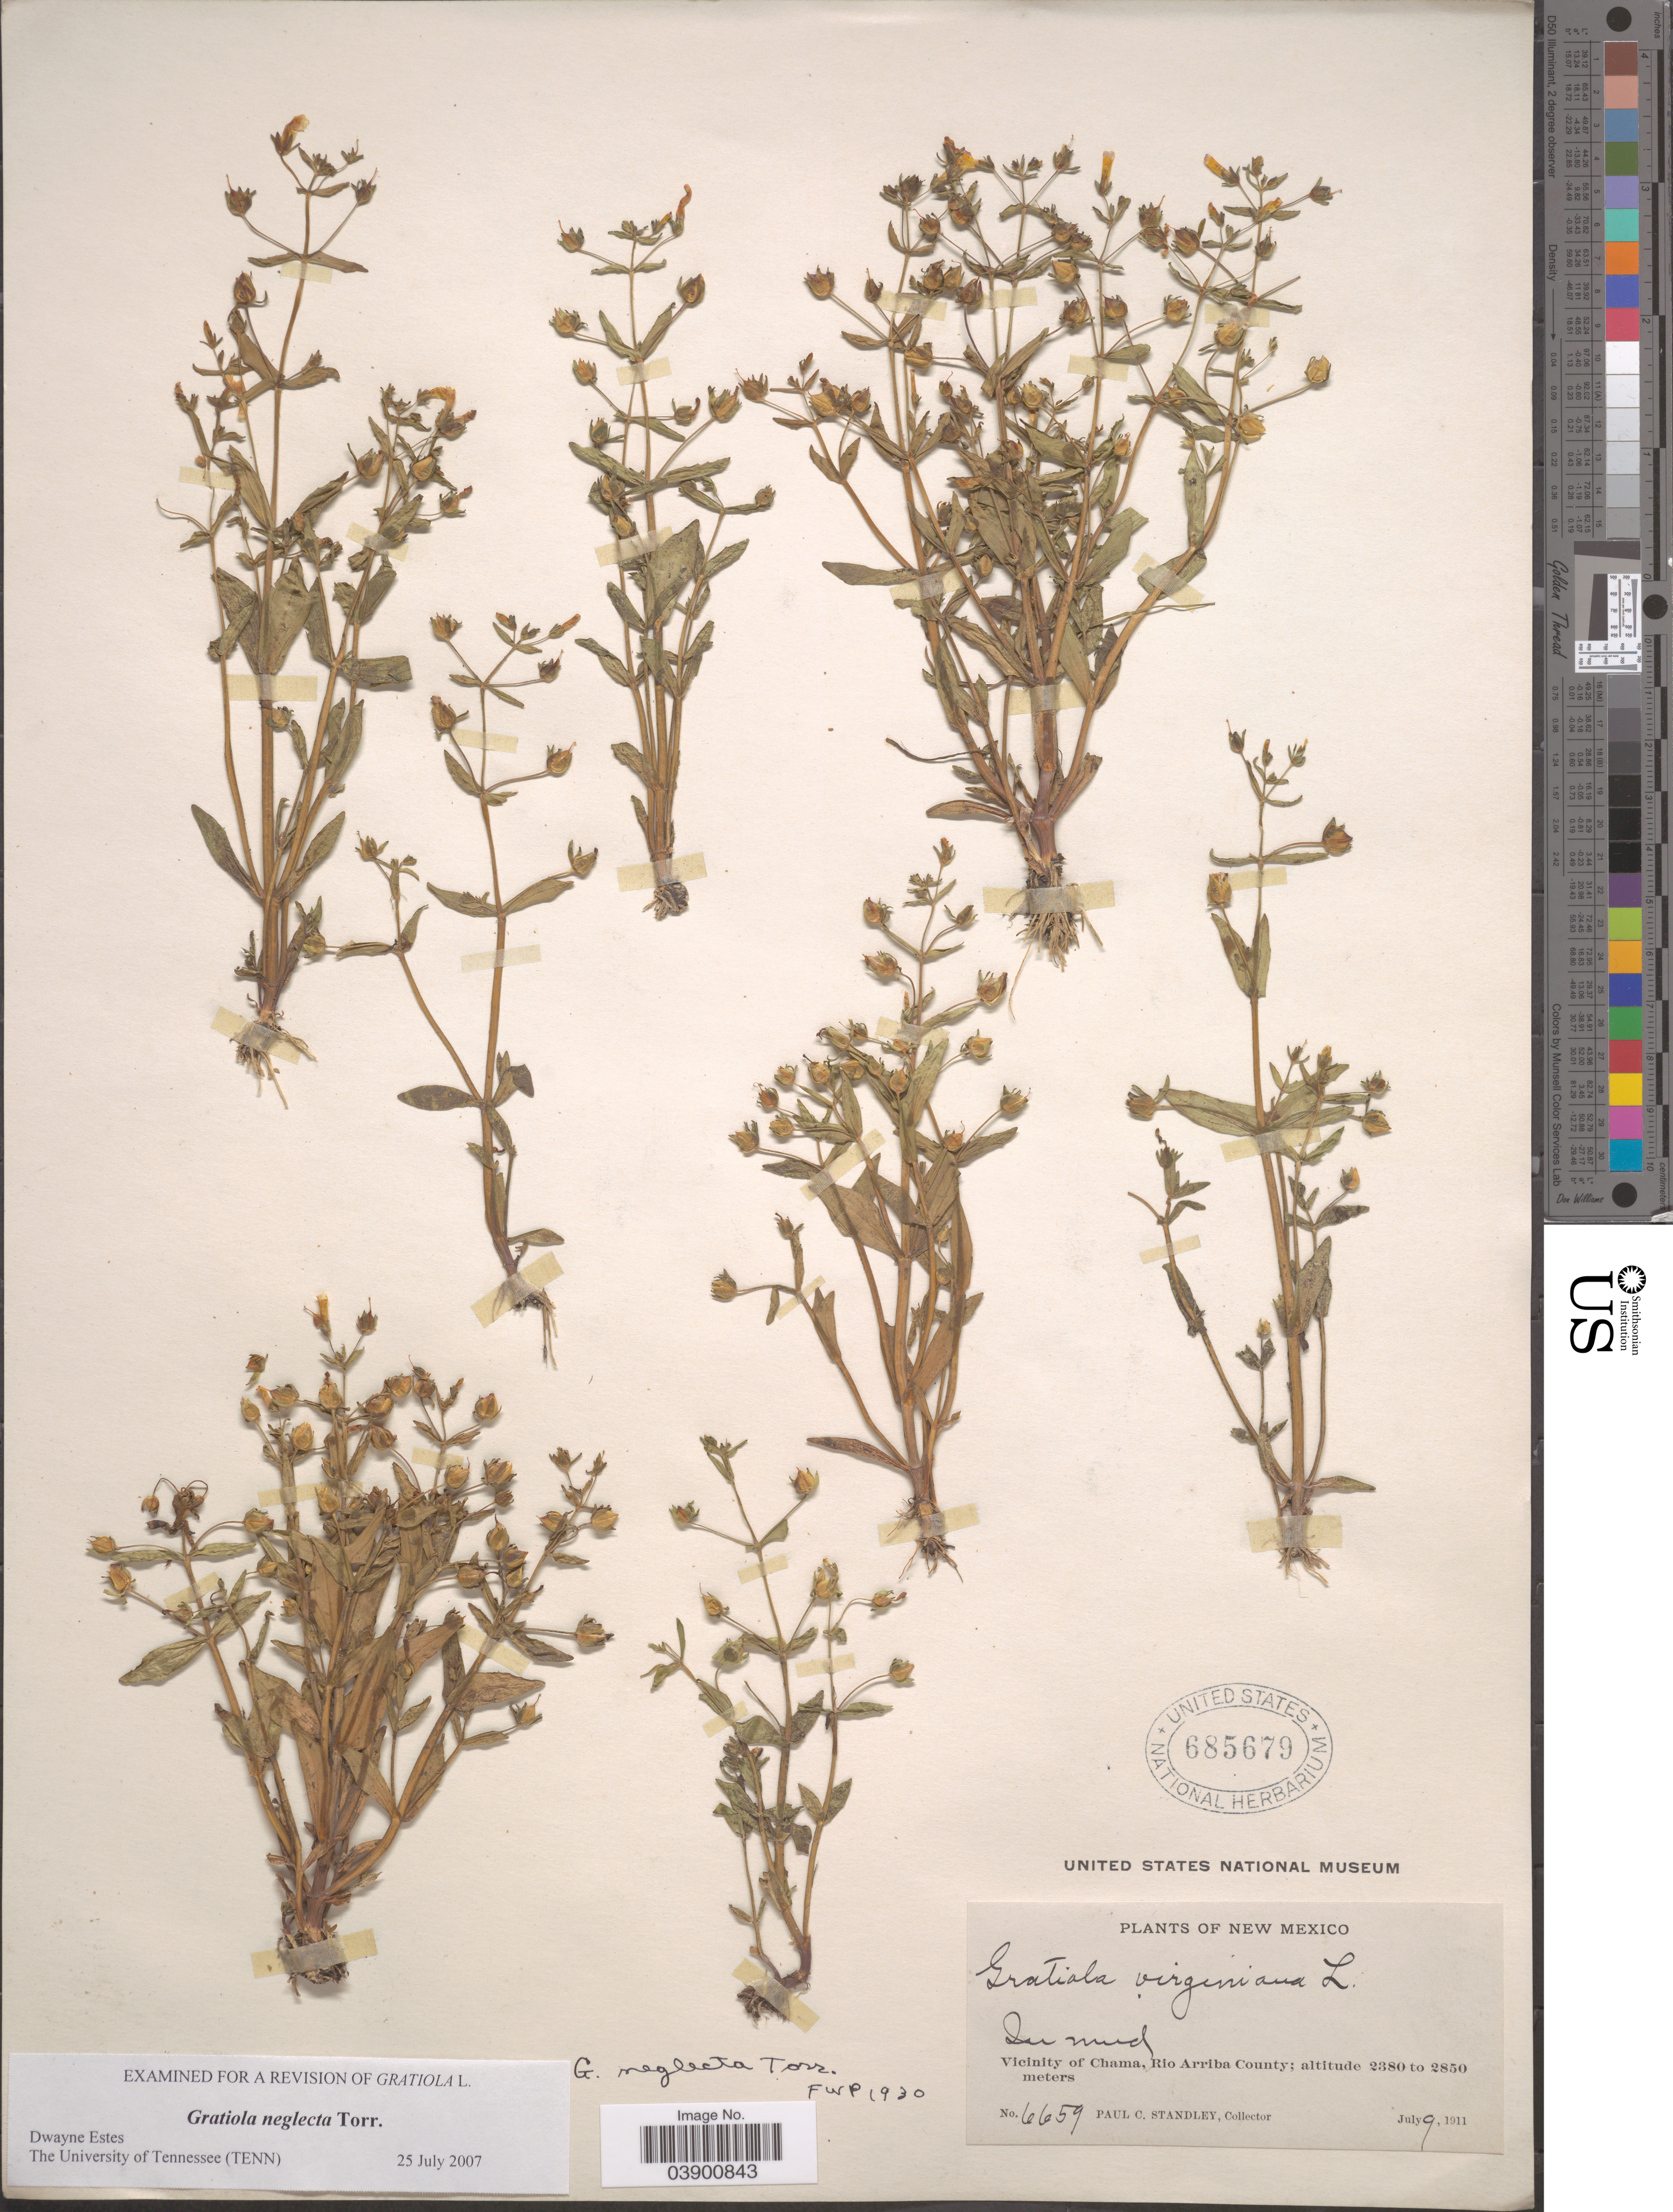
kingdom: Plantae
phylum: Tracheophyta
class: Magnoliopsida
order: Lamiales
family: Plantaginaceae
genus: Gratiola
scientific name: Gratiola neglecta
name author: Torr.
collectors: P. C. Standley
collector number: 6659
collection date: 1911-07-09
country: United States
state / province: New Mexico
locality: Vicinity of Chama, Rio Arriba County.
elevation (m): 2380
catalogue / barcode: US 685679